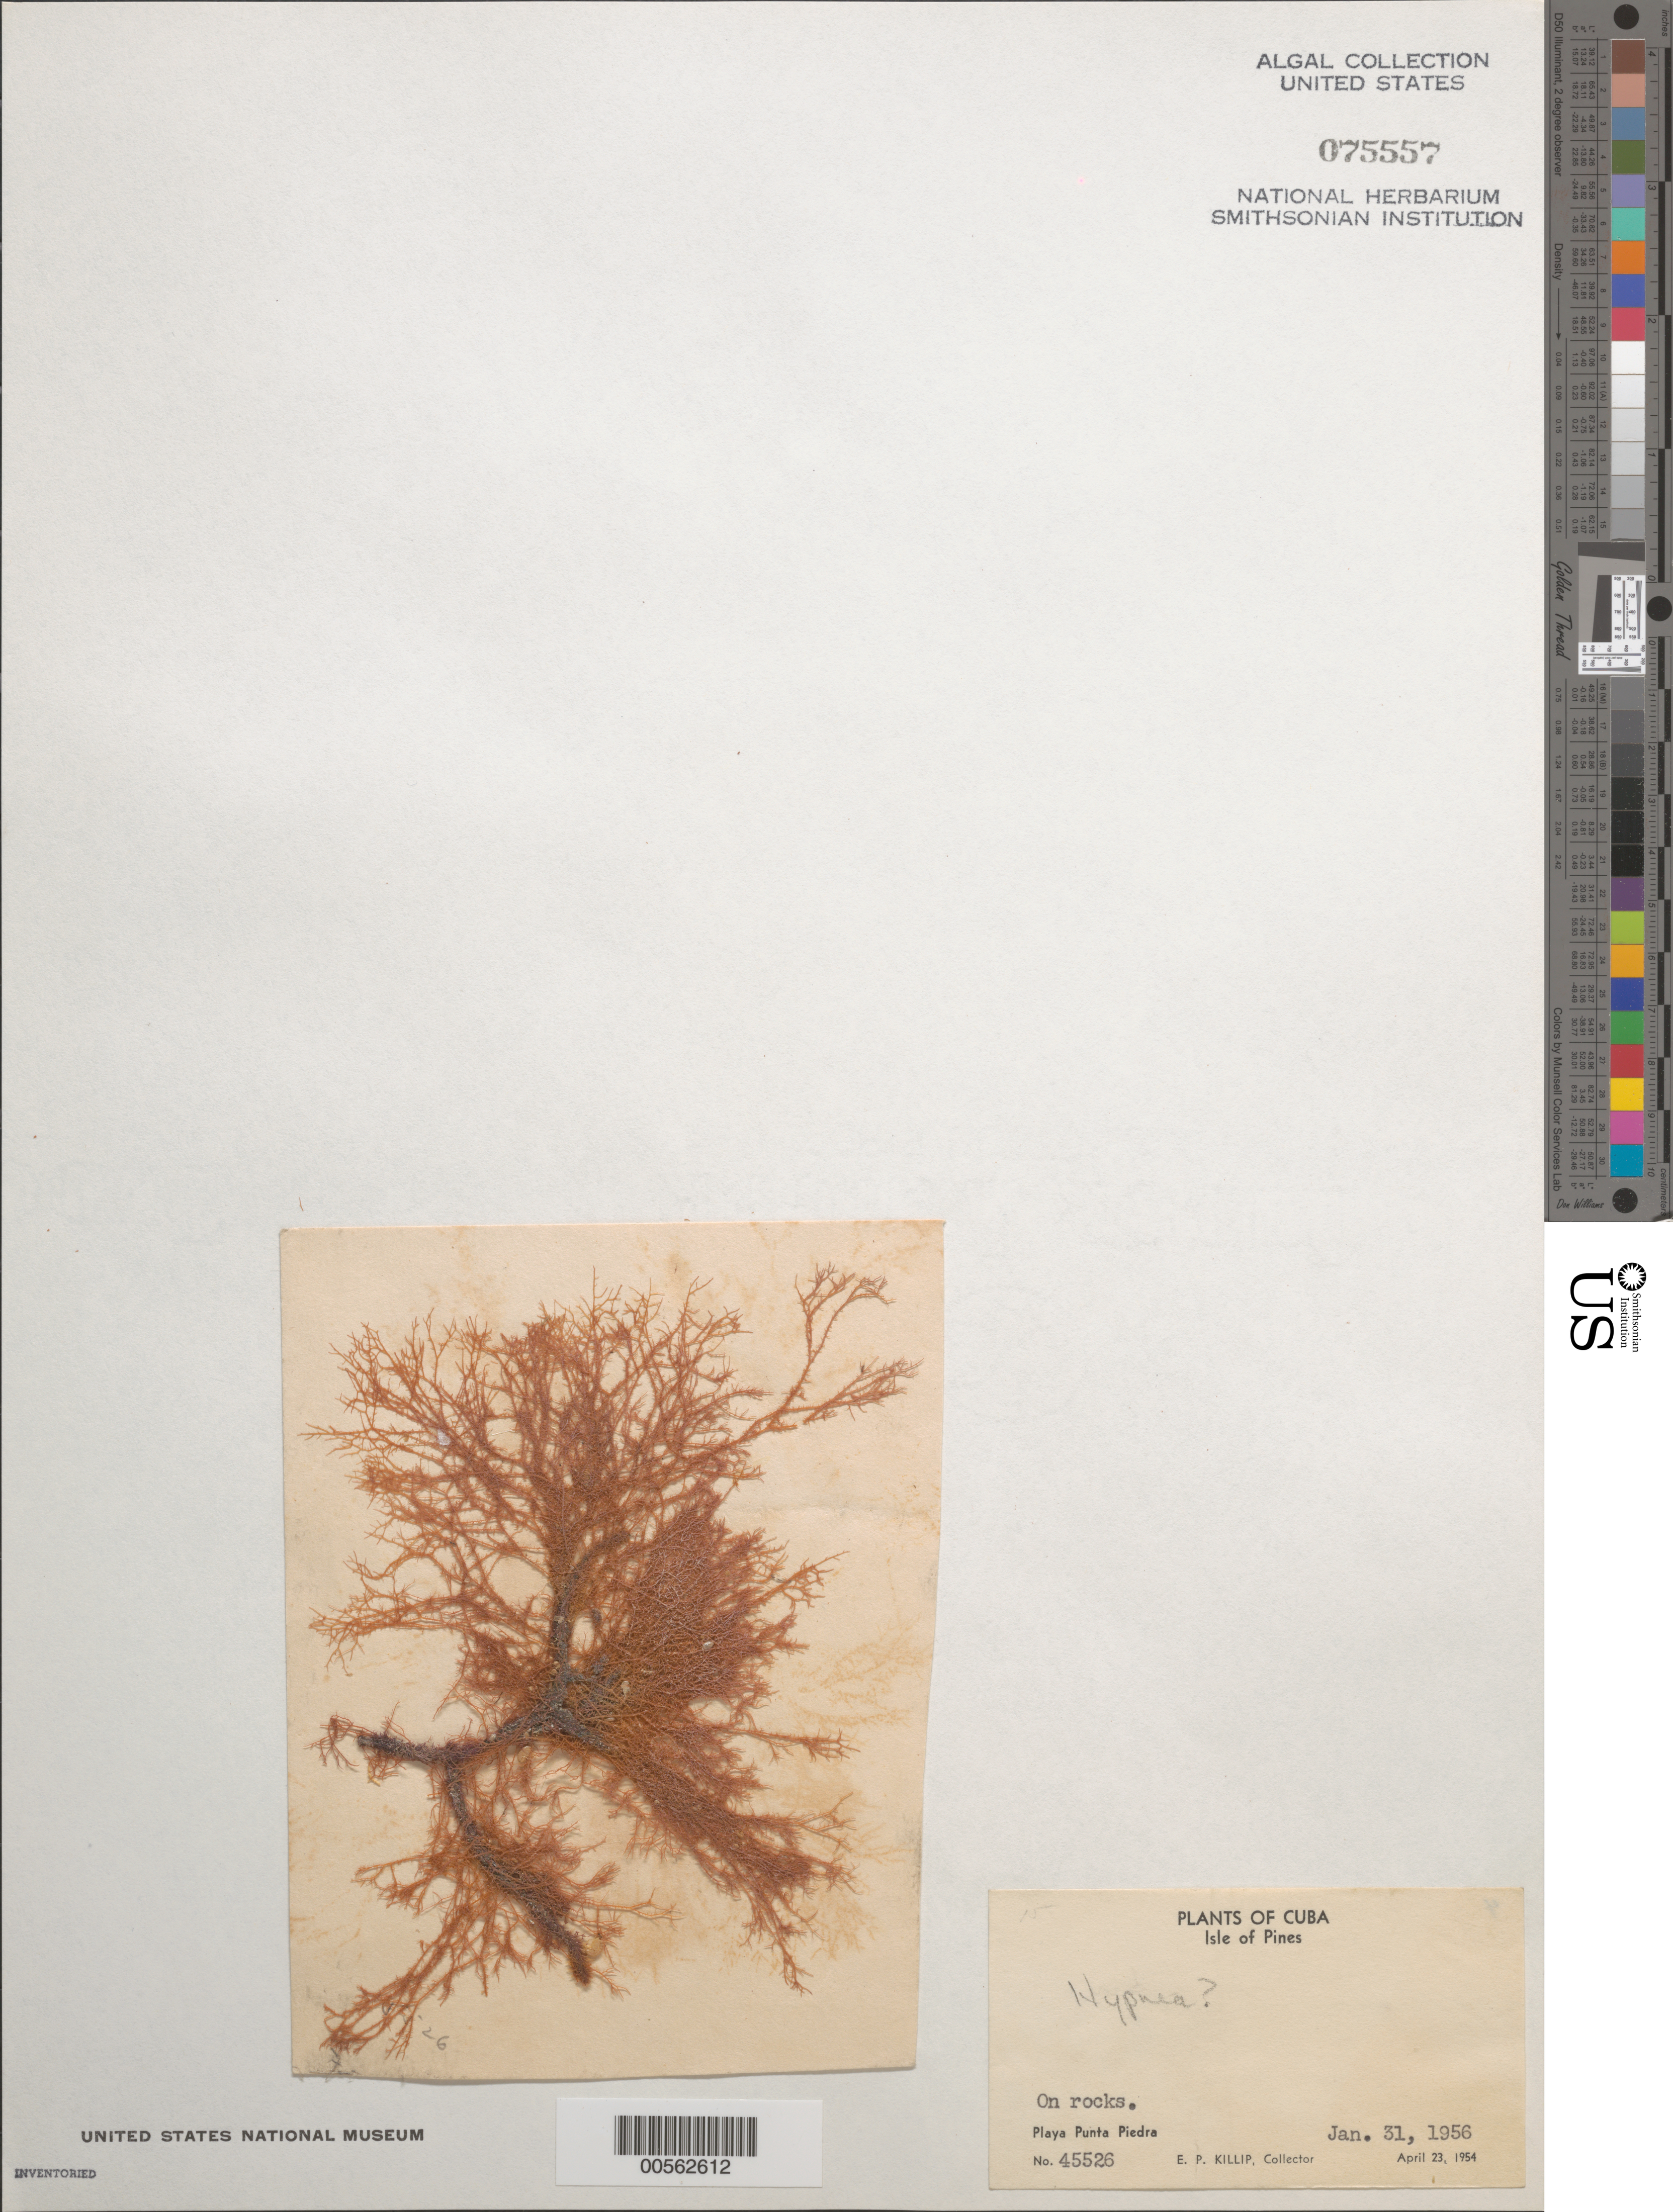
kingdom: Plantae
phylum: Rhodophyta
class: Florideophyceae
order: Gigartinales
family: Cystocloniaceae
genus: Hypnea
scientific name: Hypnea sp.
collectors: E. P. Killip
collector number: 45526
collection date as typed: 31 Jan 1956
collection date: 1956-01-31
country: Cuba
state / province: Isla de La Juventud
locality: Playa punta piedra, isle of youth (isle of pines)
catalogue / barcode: US 75557